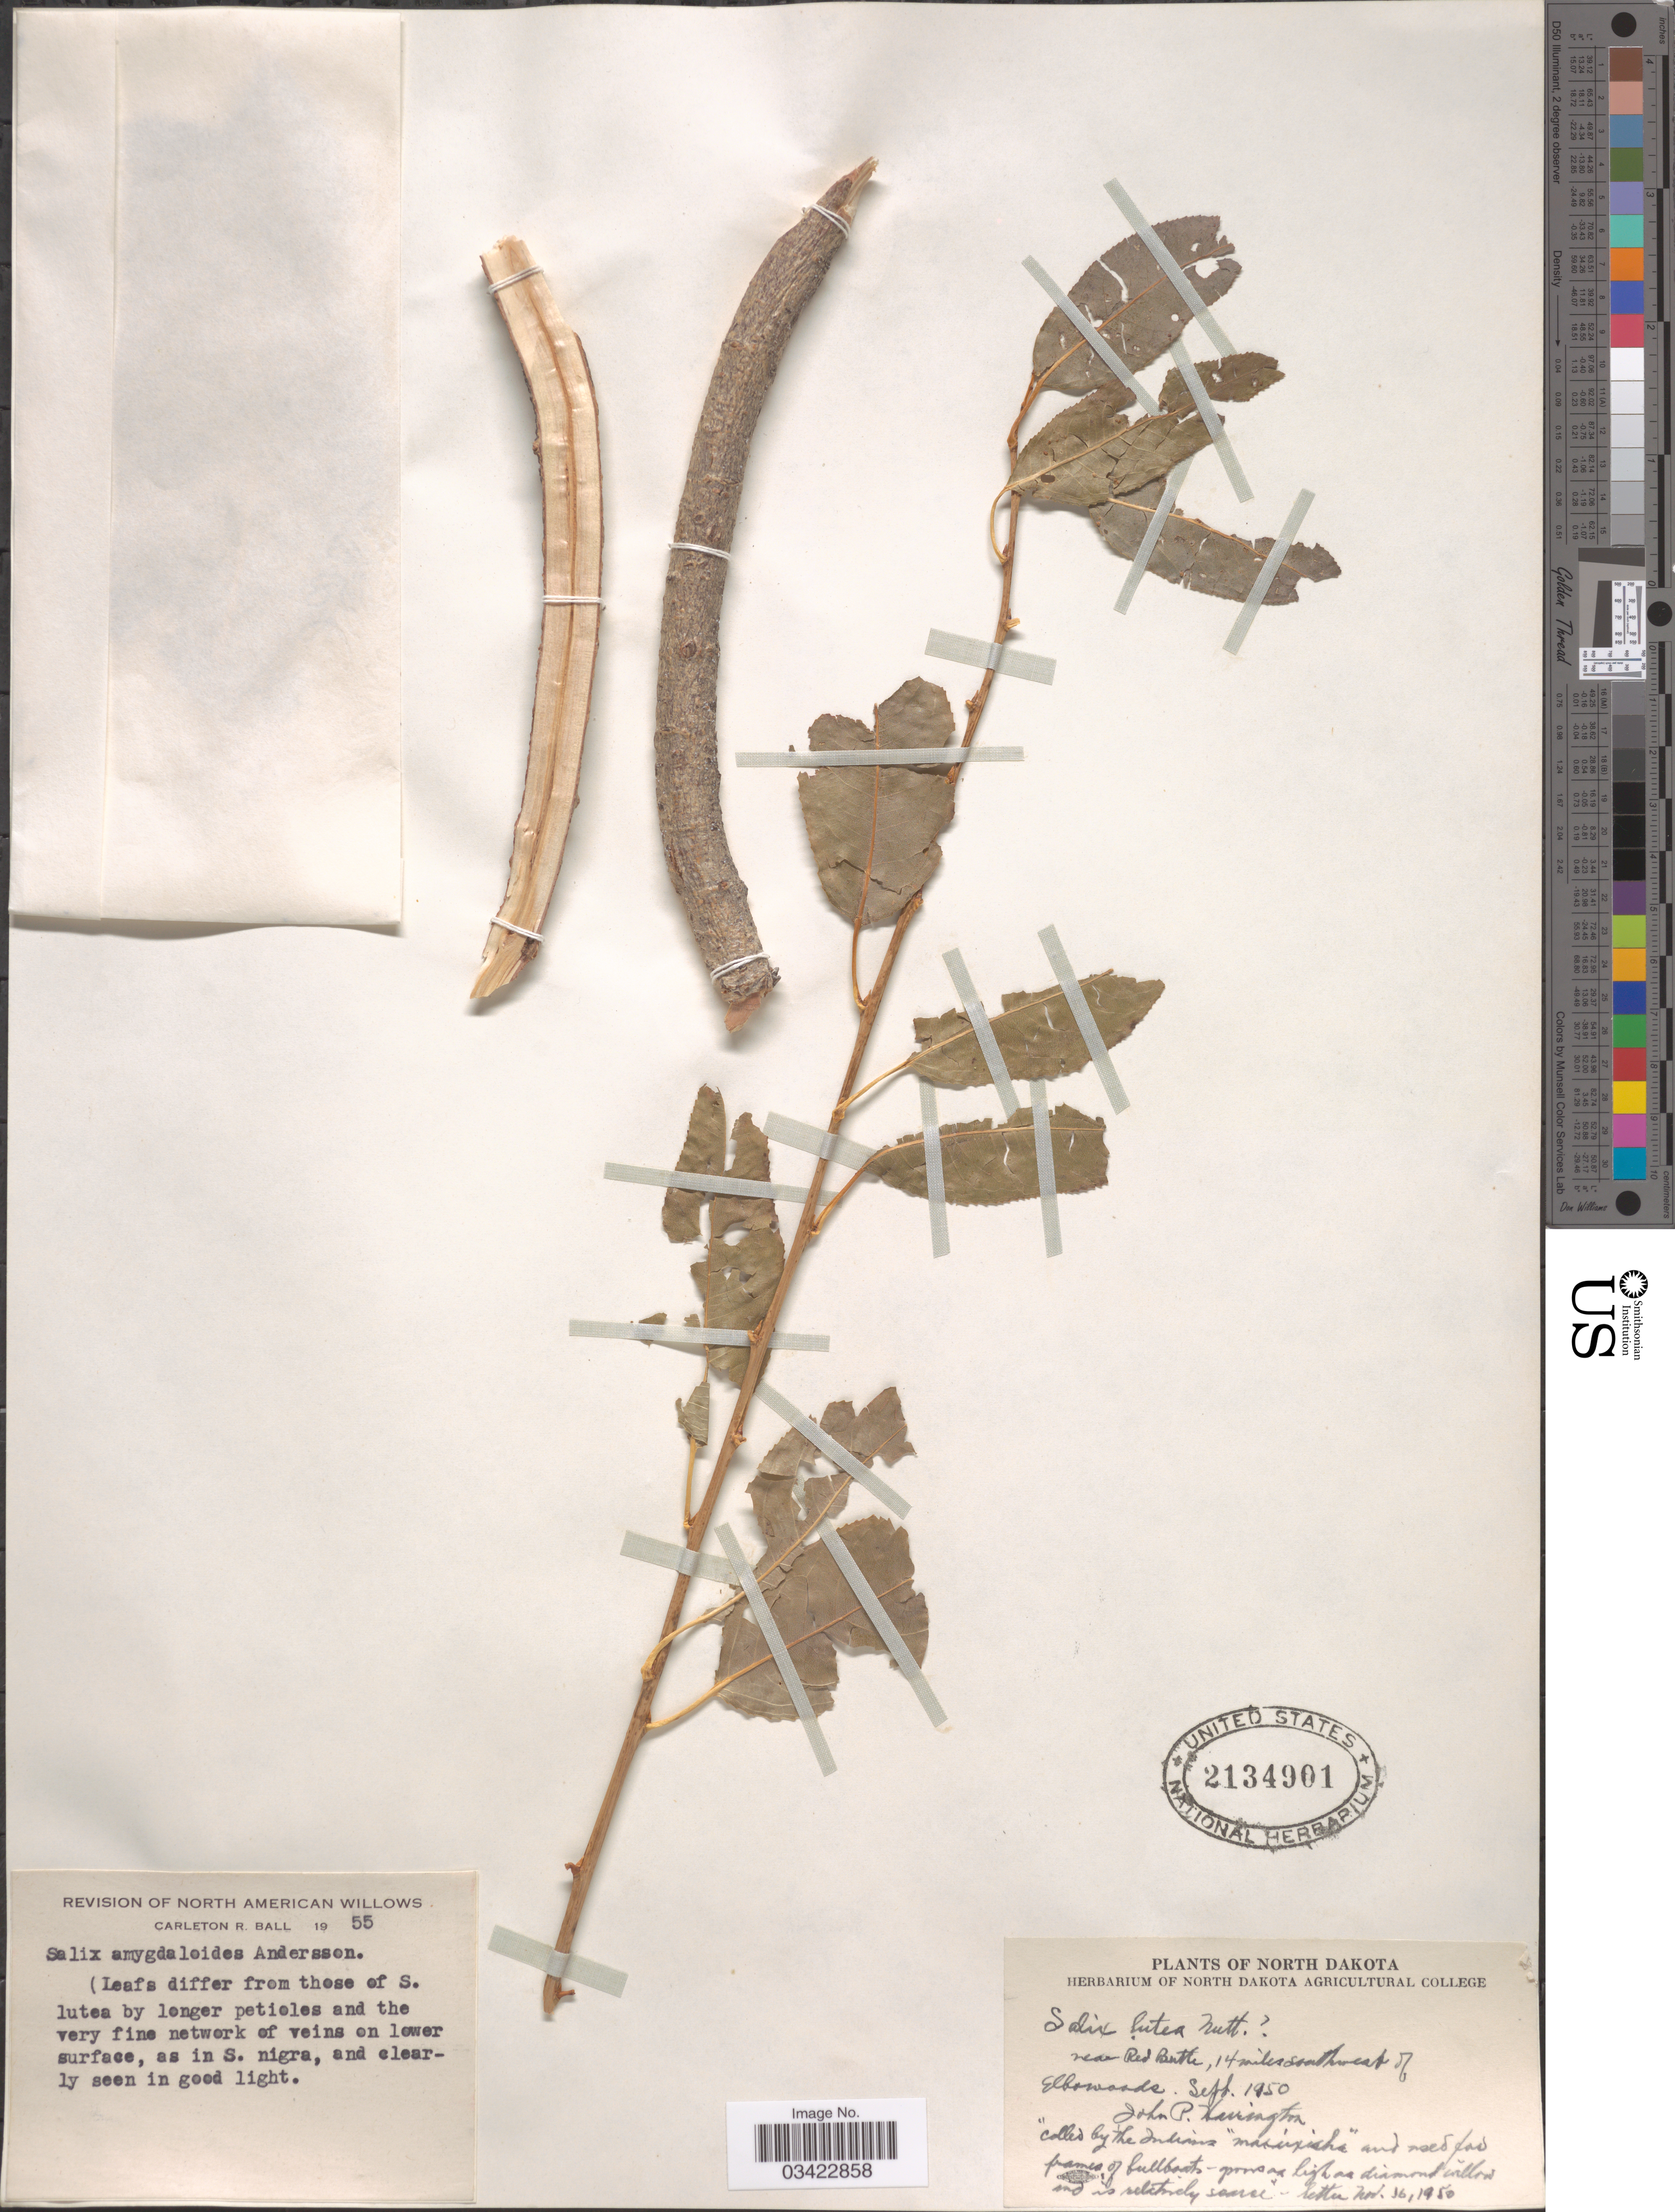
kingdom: Plantae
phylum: Tracheophyta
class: Magnoliopsida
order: Malpighiales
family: Salicaceae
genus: Salix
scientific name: Salix amygdaloides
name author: Andersson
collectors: J. Harrington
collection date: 1950-09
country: United States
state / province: North Dakota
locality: Near Red Butte, 14 miles southwest of Elbowoods.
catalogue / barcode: US 2134901